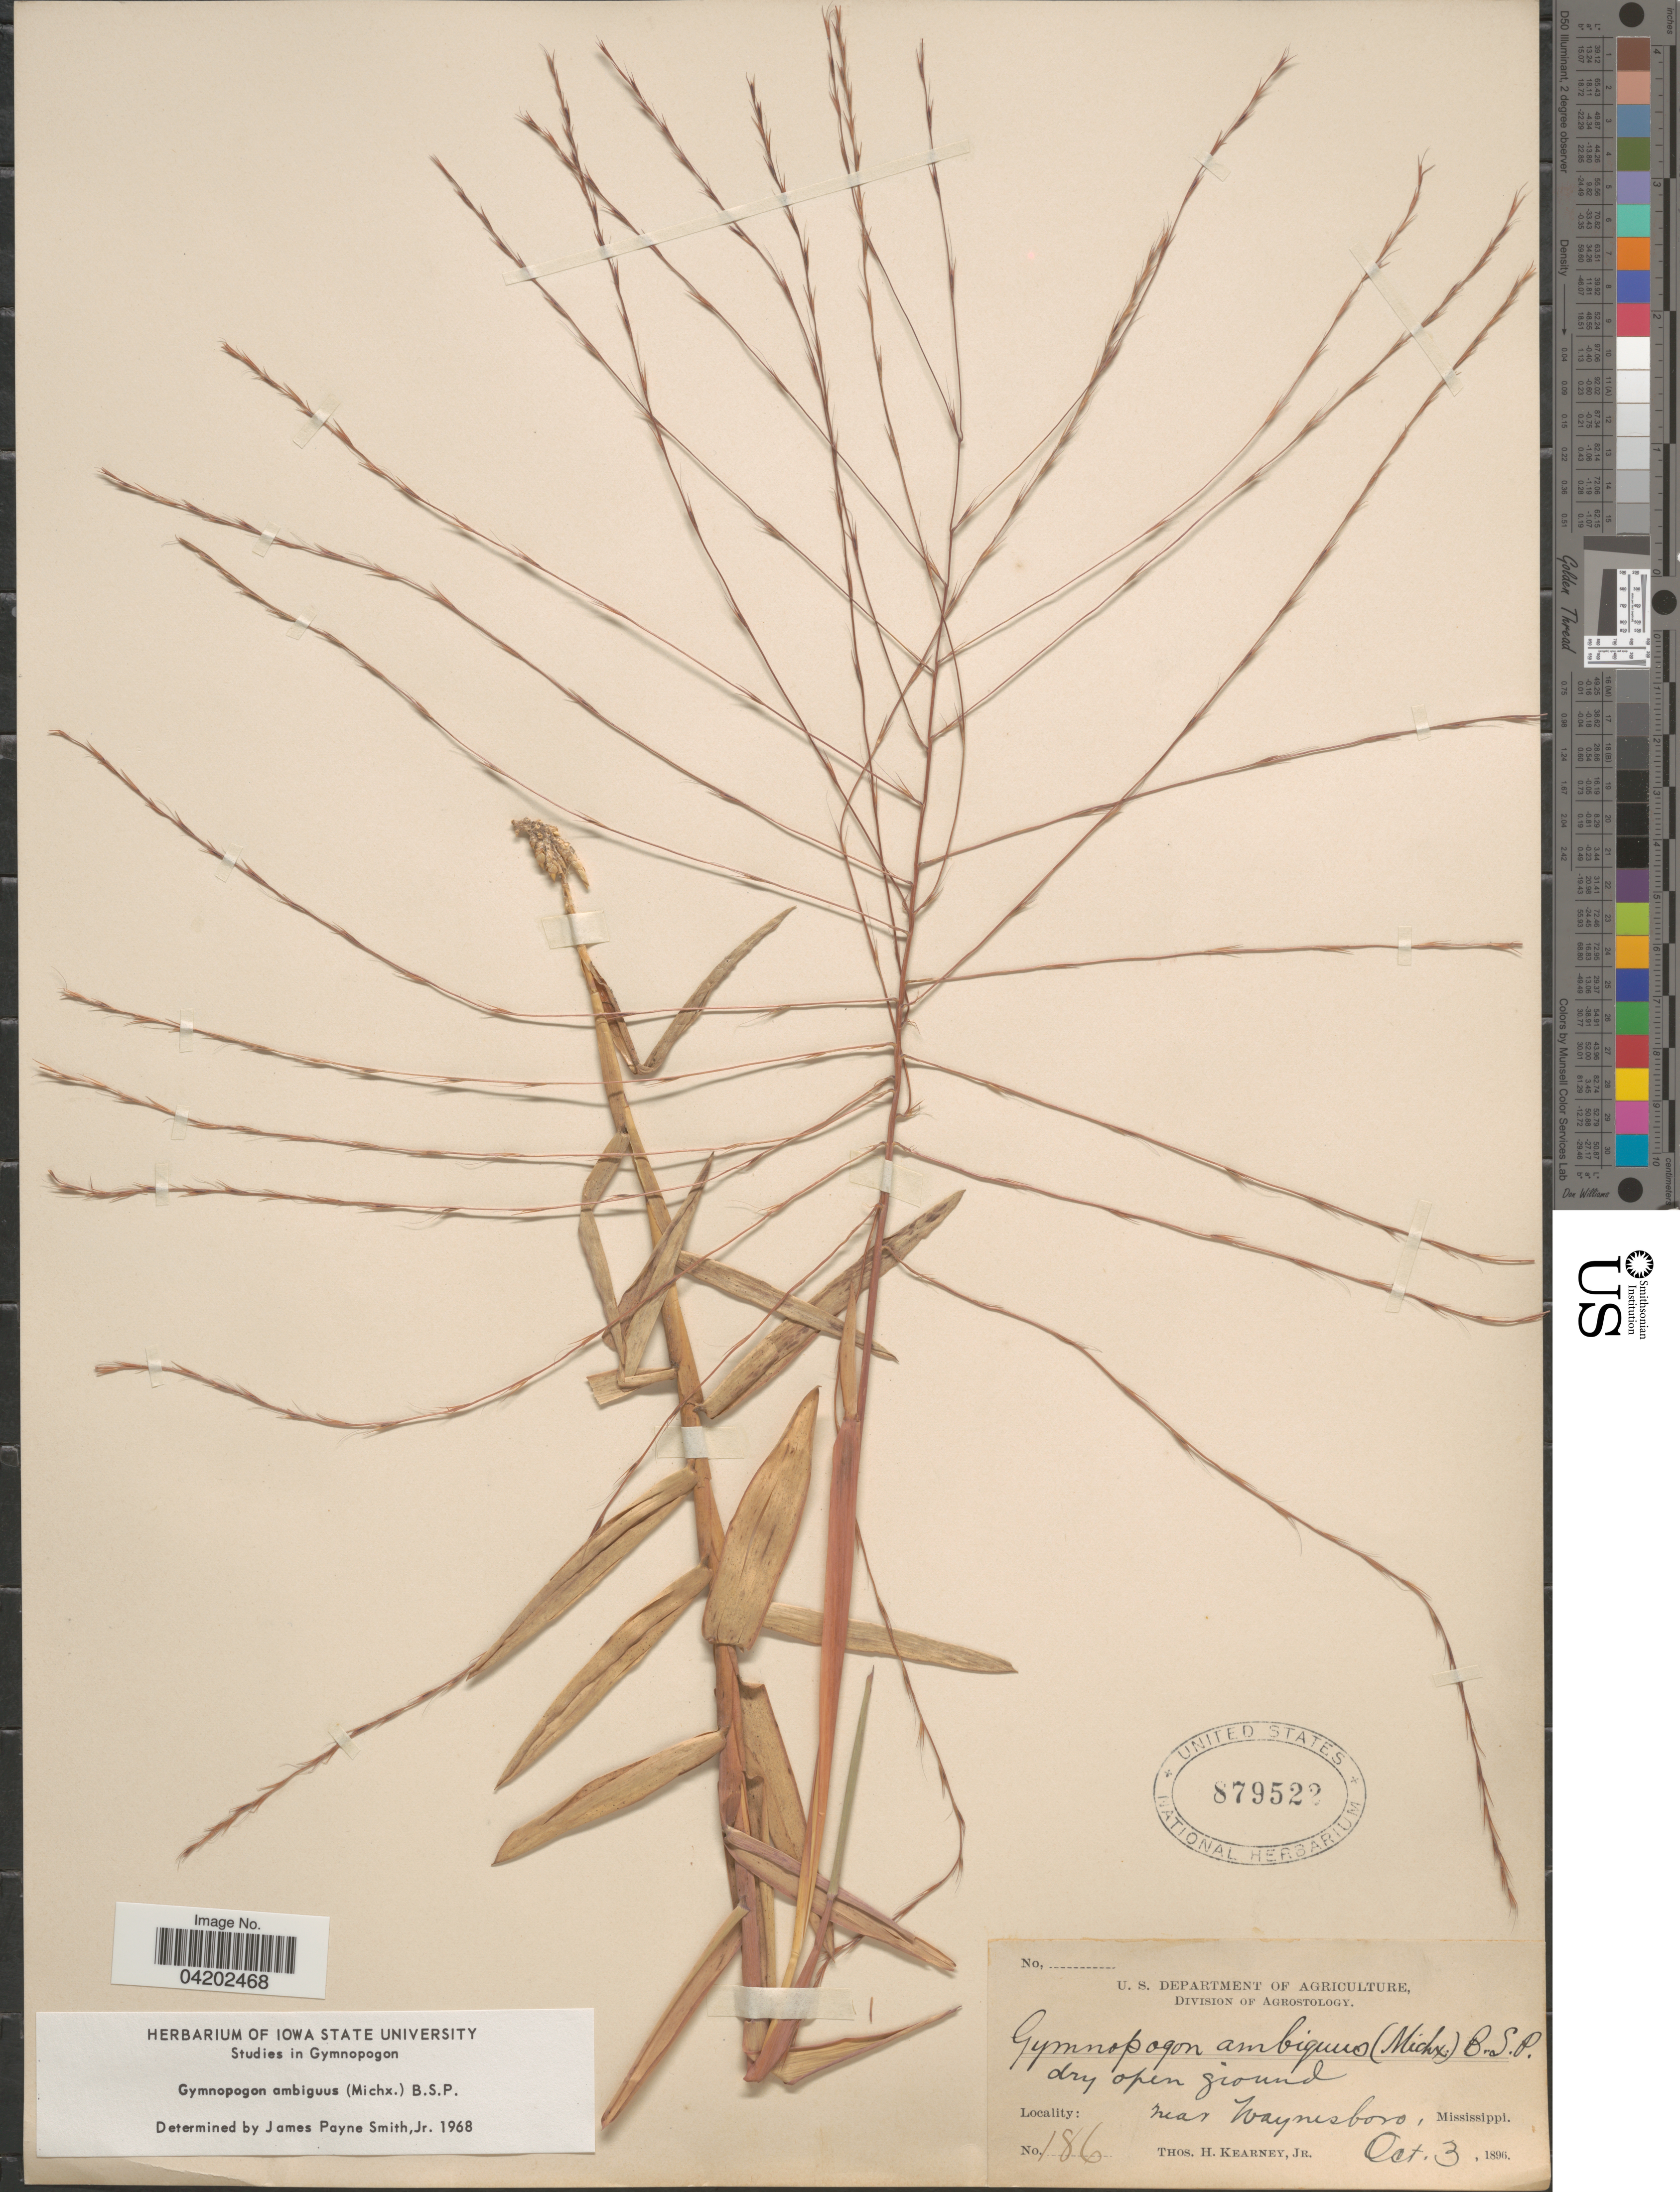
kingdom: Plantae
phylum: Tracheophyta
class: Liliopsida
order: Poales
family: Poaceae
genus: Gymnopogon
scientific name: Gymnopogon ambiguus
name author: (Michx.) Britton, Stearns & Poggenb.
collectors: T. H. Kearney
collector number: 186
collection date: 1896-10-03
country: United States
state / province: Mississippi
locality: Near Waynesboro.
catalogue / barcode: US 879522